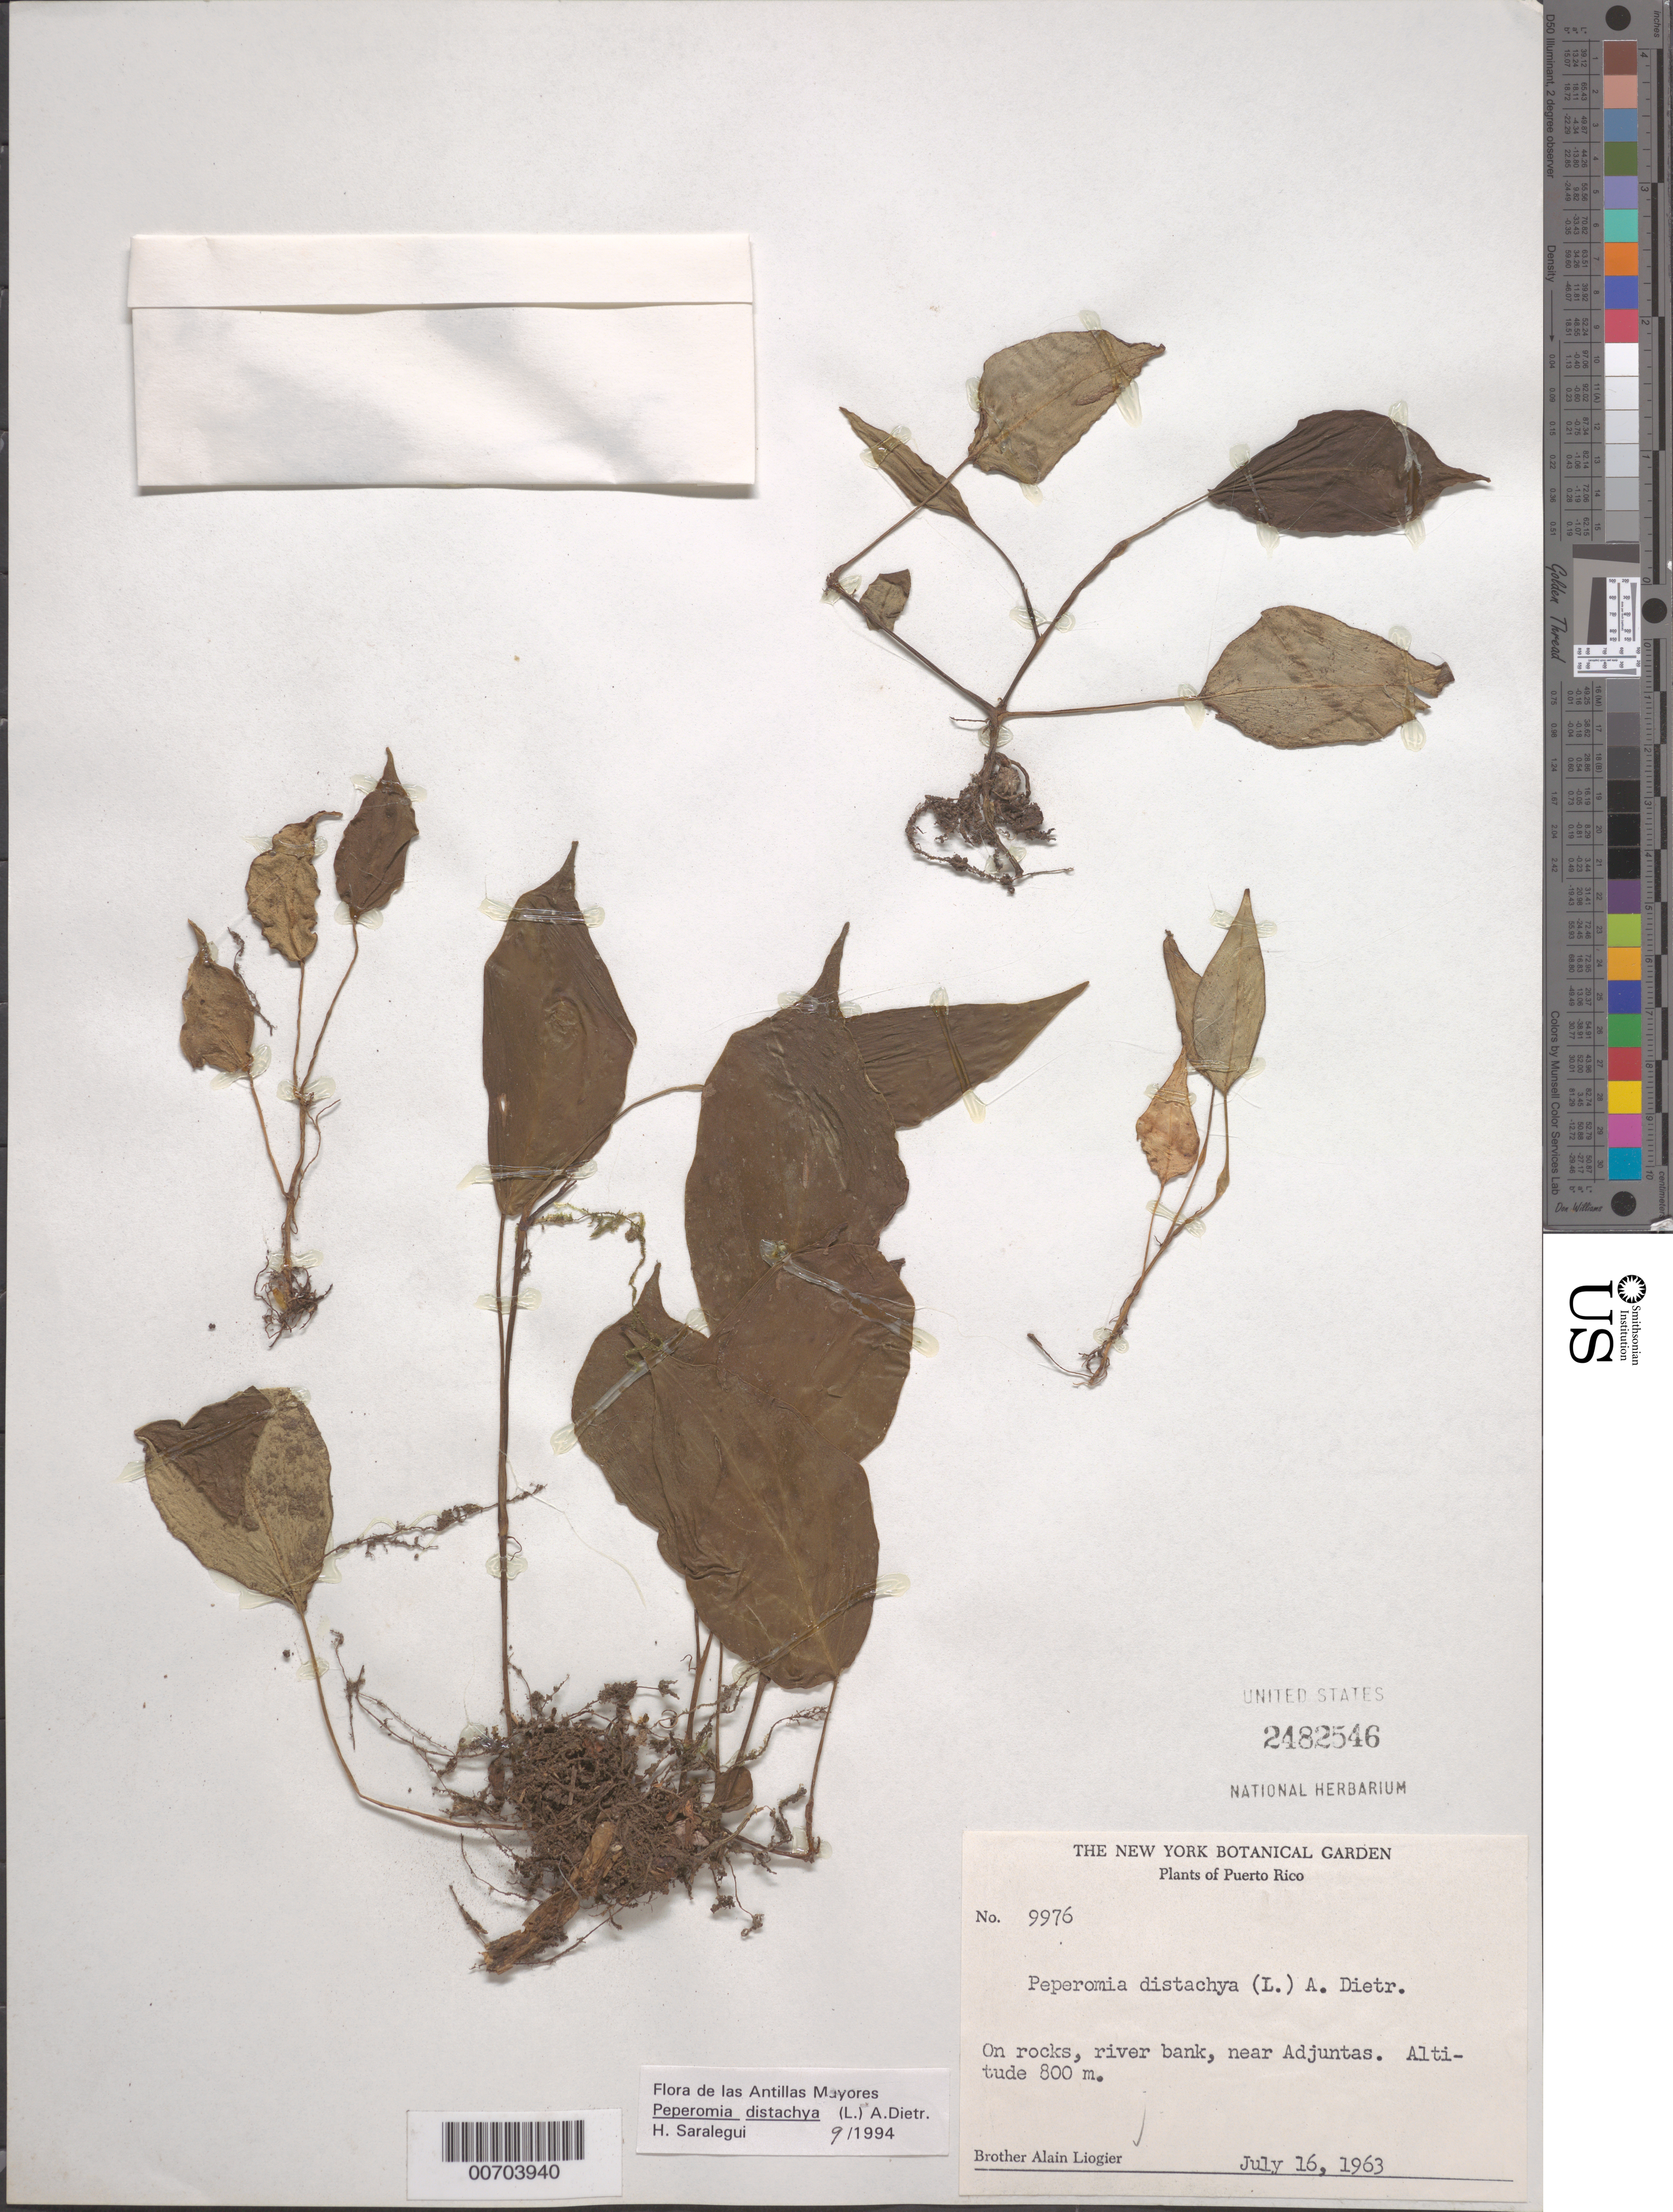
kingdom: Plantae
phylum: Tracheophyta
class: Magnoliopsida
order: Piperales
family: Piperaceae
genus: Peperomia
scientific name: Peperomia distachya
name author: (L.) A. Dietr.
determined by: Saralegui Boza, H.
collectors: A. H. Liogier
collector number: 9976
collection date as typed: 16 Jul 1963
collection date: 1963-07-16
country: Puerto Rico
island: Greater Antilles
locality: Adjuntas, vic of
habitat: On rocks, river bank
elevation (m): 800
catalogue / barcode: US 2482546